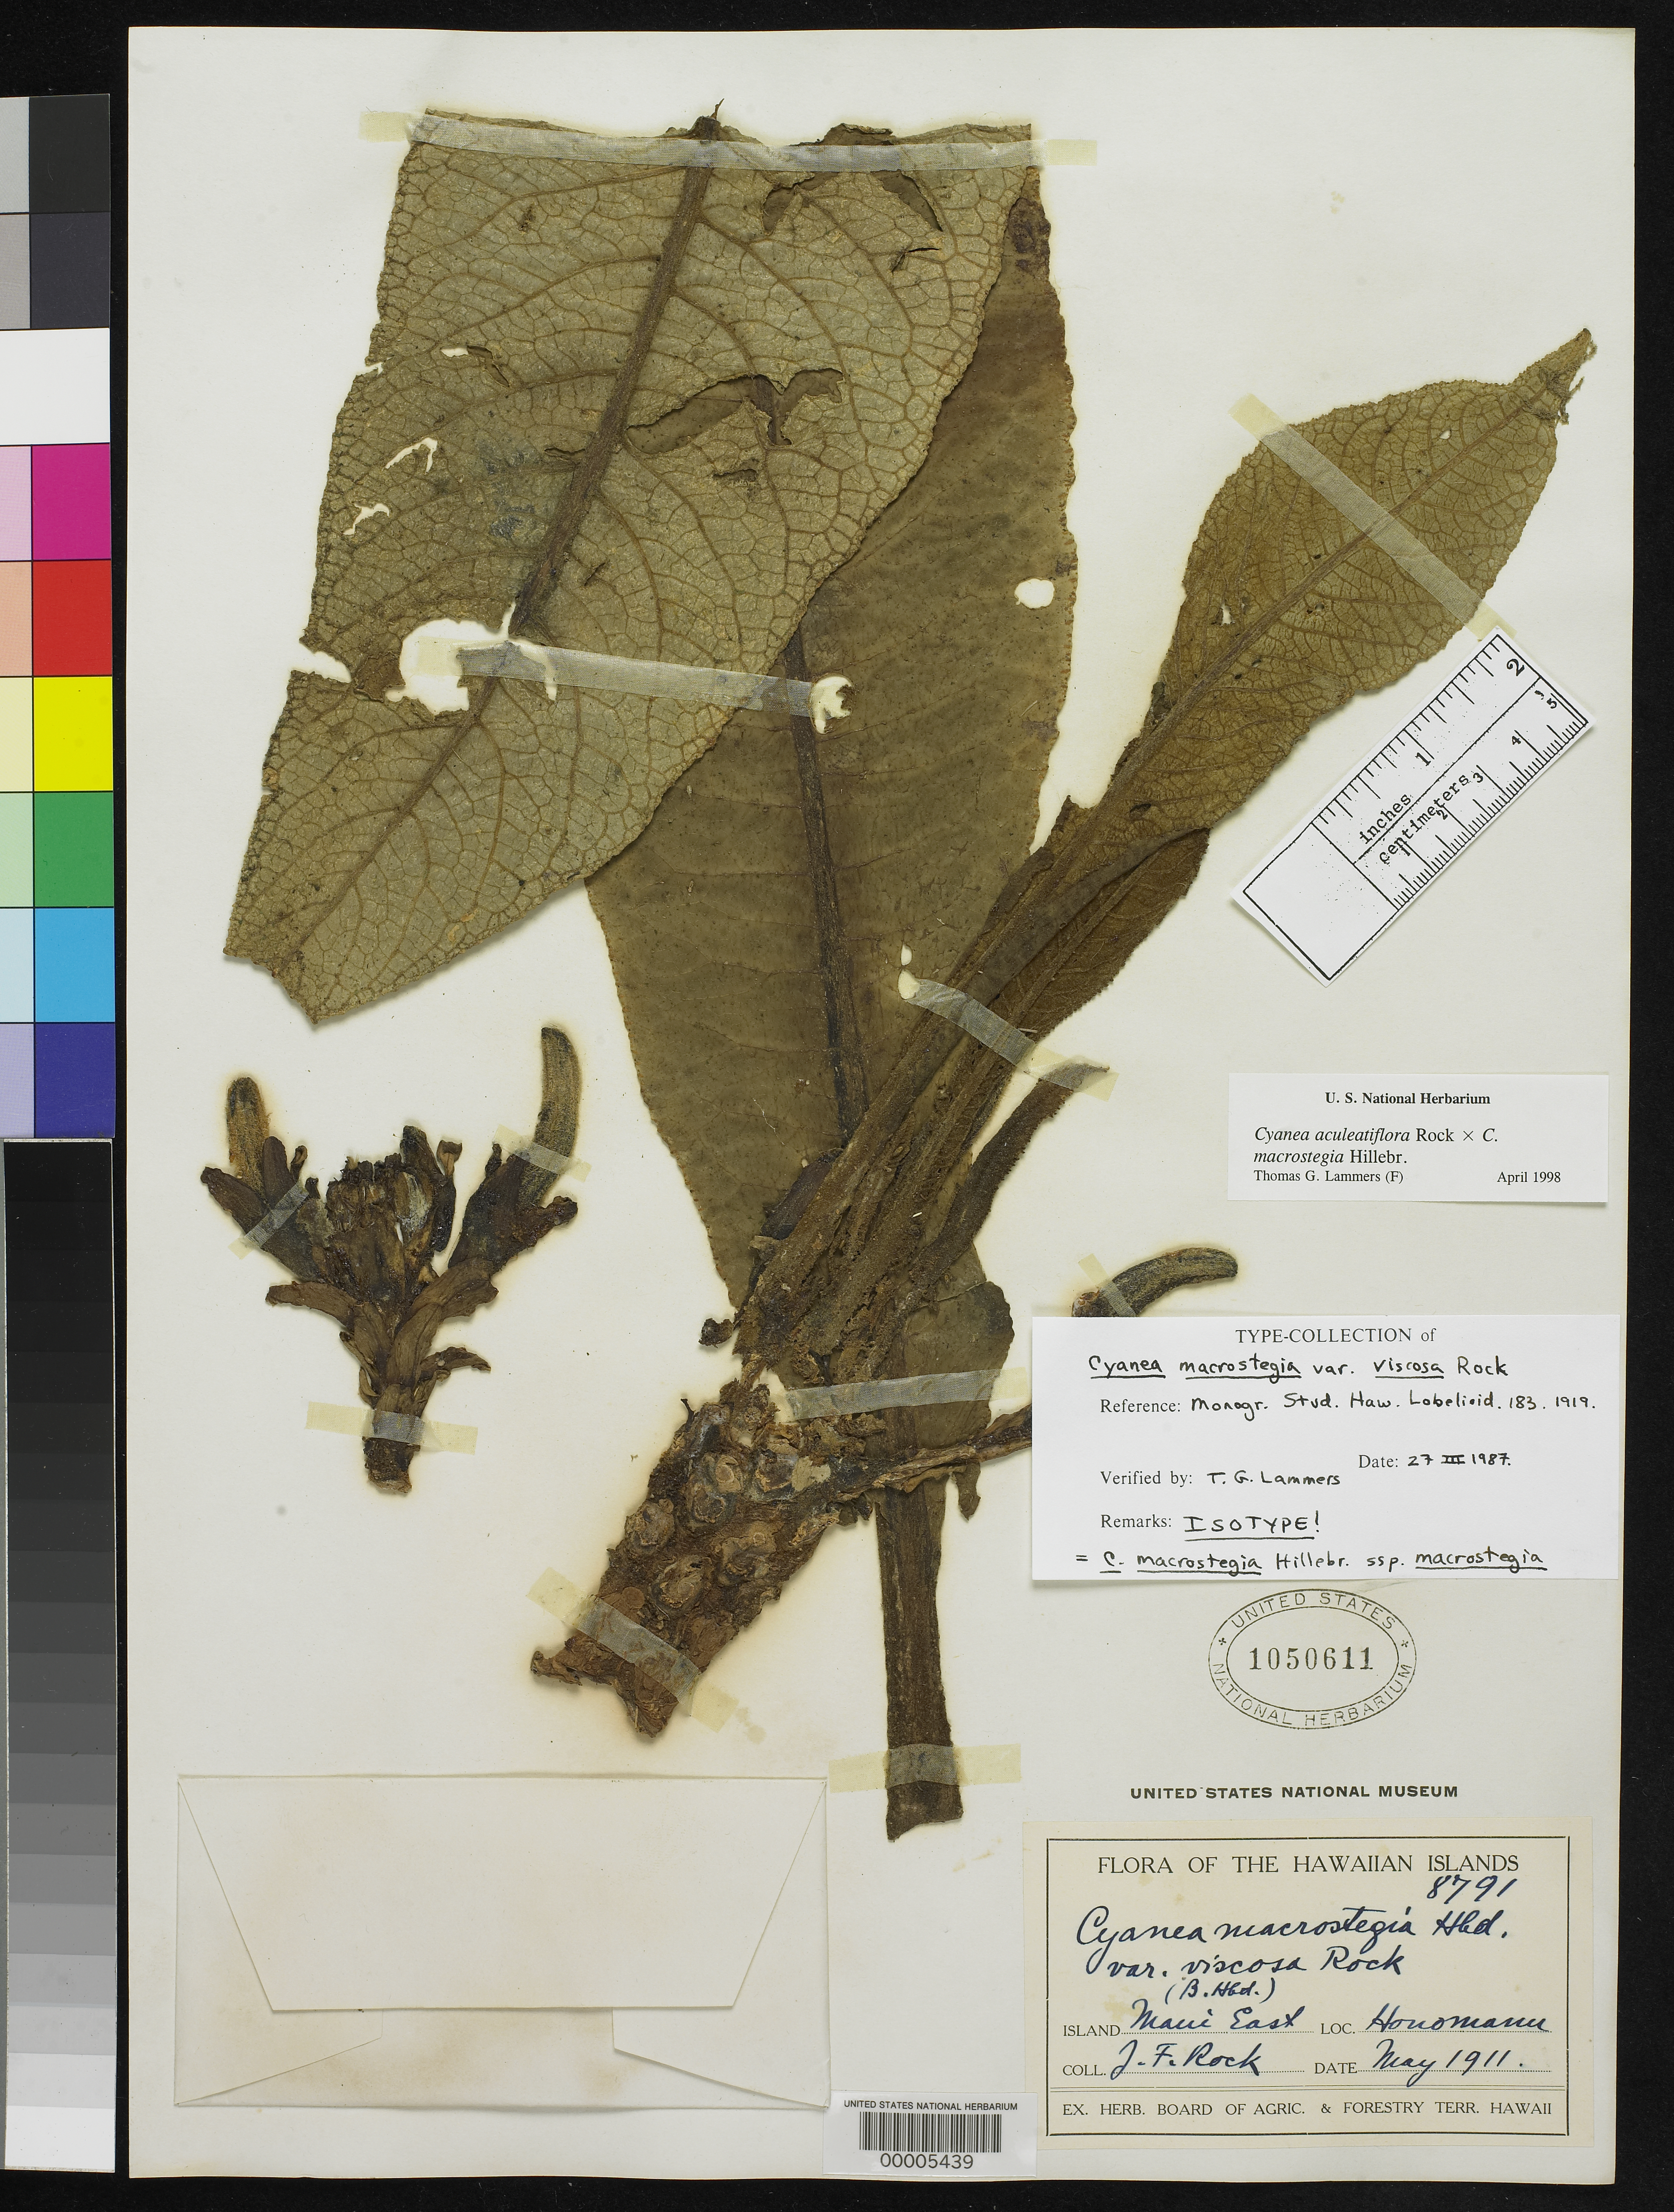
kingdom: Plantae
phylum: Tracheophyta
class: Magnoliopsida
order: Asterales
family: Campanulaceae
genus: Cyanea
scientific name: Cyanea macrostegia var. viscosa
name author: Rock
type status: Isotype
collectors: J. F. Rock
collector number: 8791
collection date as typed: May 1911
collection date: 1911-05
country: United States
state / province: Hawaii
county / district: Maui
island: Maui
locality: Honomanu.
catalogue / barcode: US 1050611